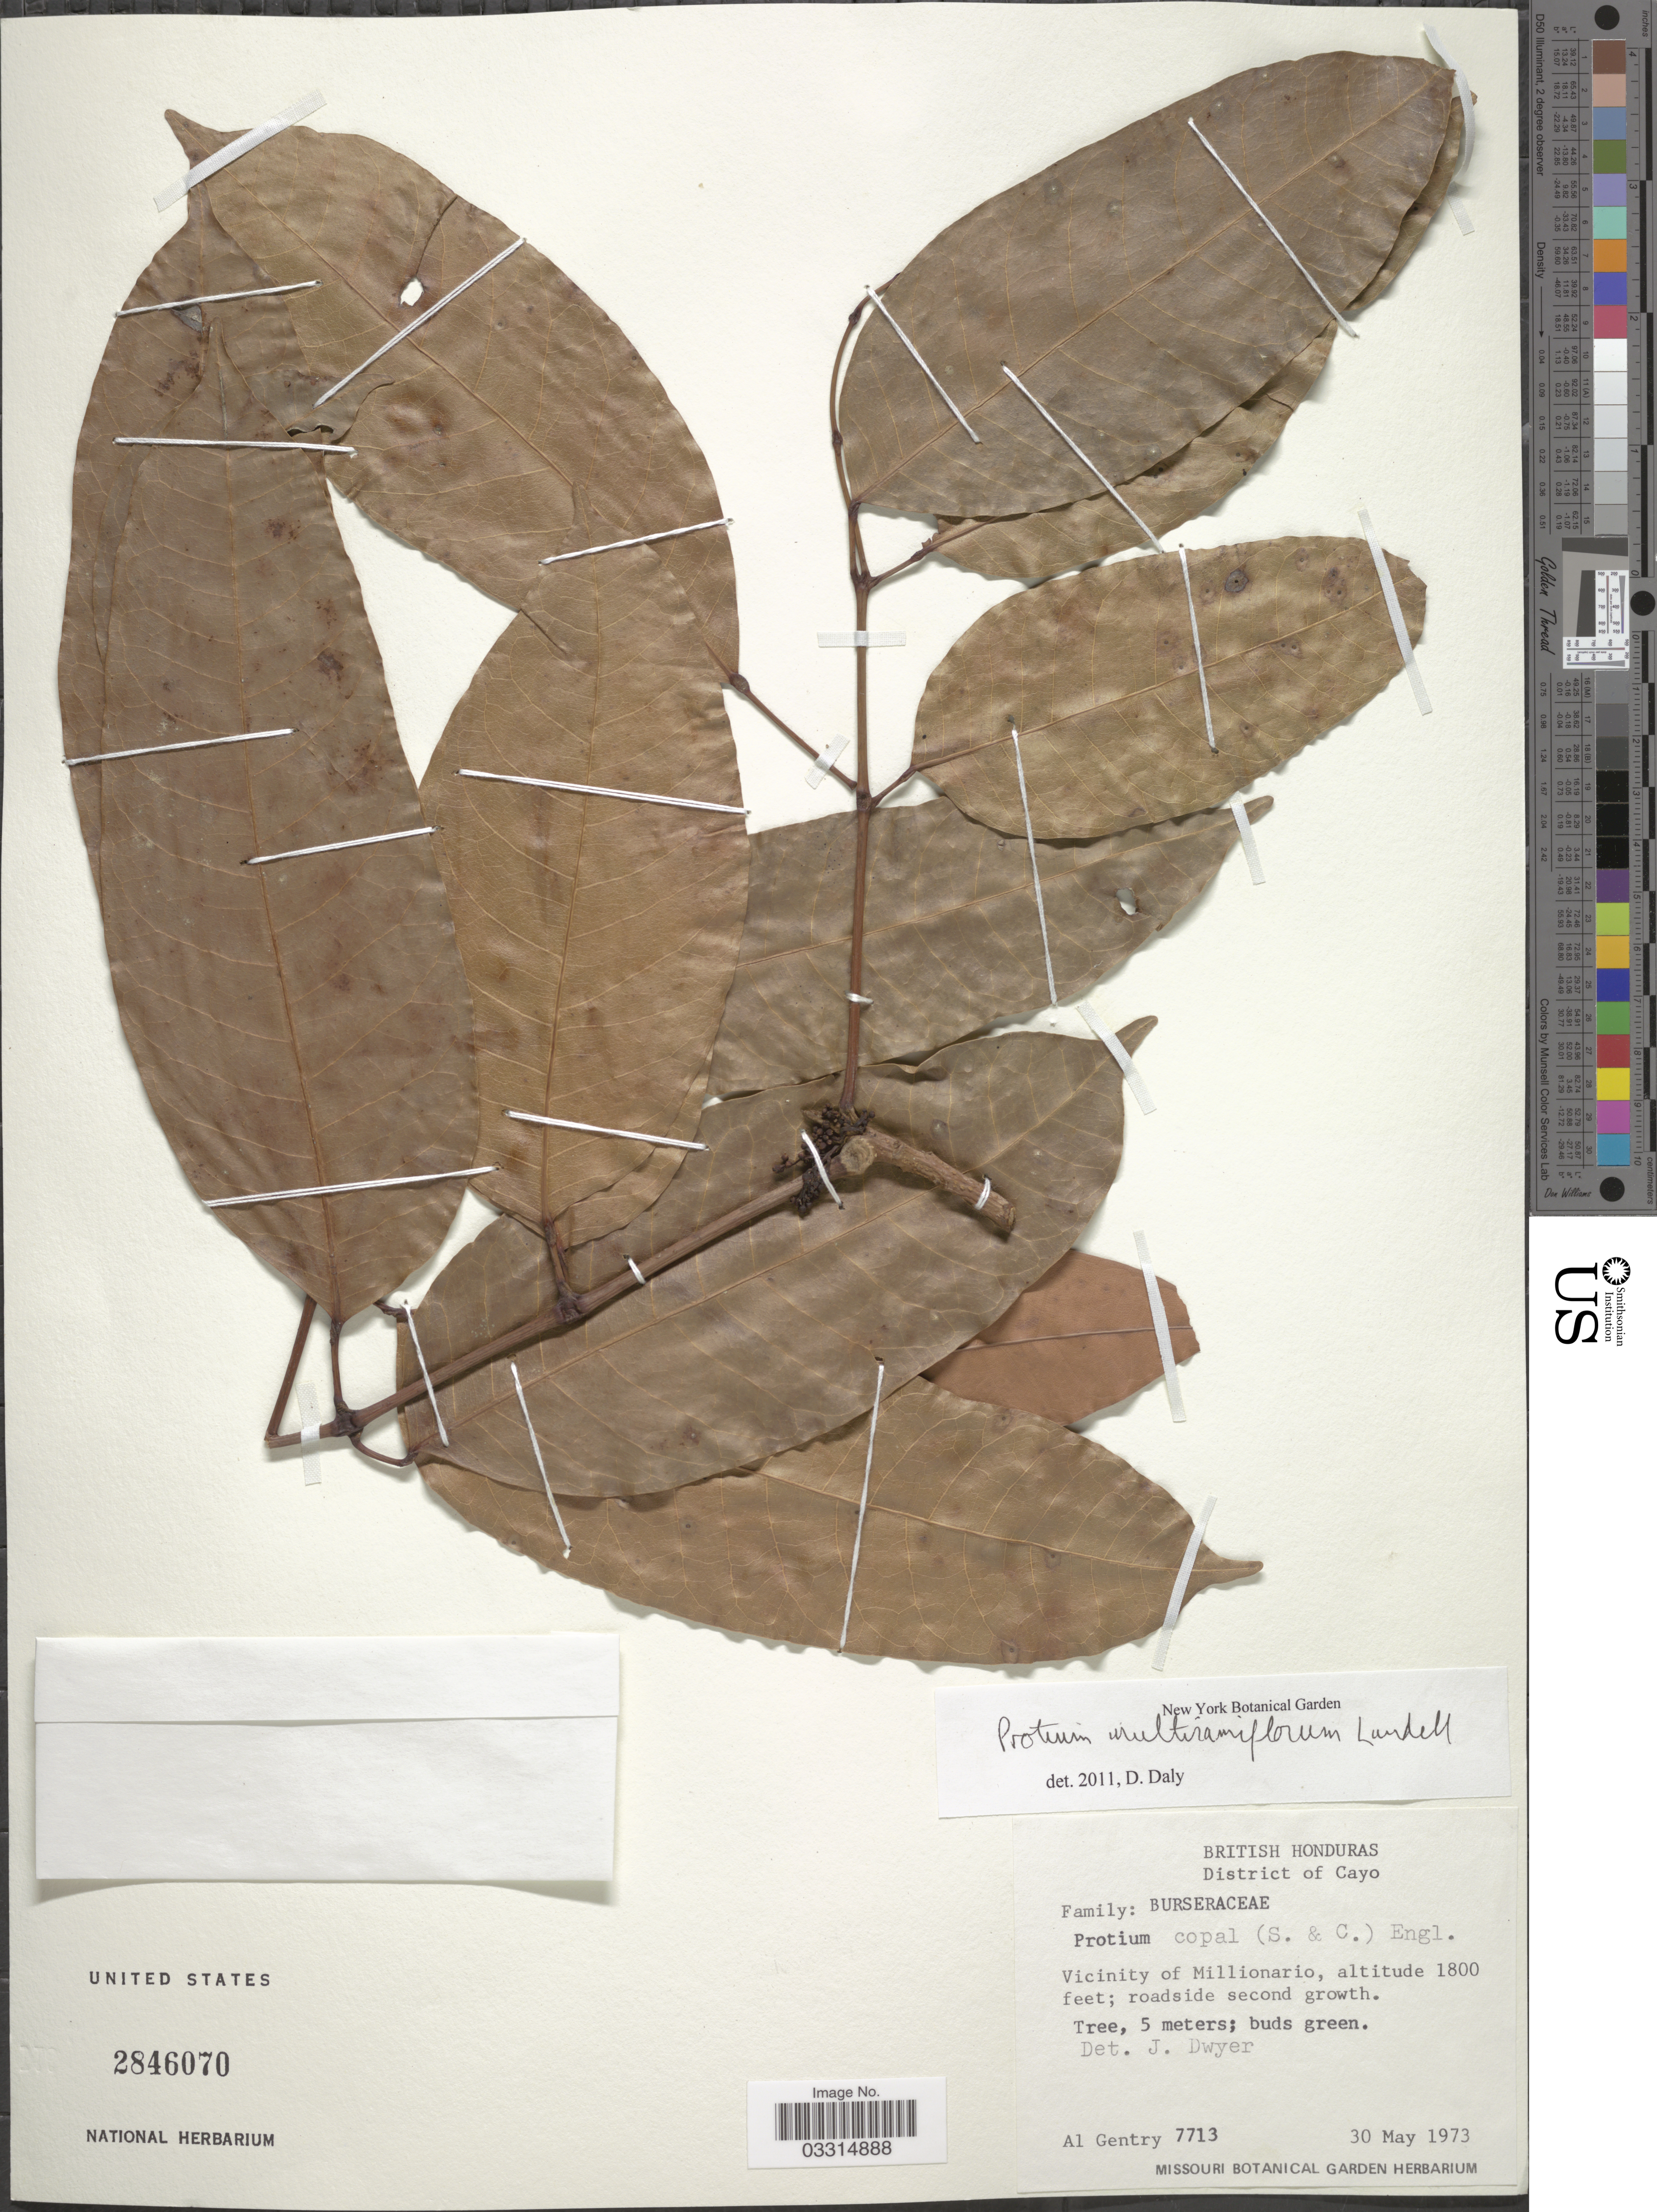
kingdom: Plantae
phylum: Tracheophyta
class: Magnoliopsida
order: Sapindales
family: Burseraceae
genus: Protium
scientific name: Protium multiramiflorum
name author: Lundell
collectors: A. H. Gentry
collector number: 7713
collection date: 1973-05-30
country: Belize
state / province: Cayo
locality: British Honduras. District of Cayo. Vicinity of Millionario.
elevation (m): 549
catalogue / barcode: US 2846070